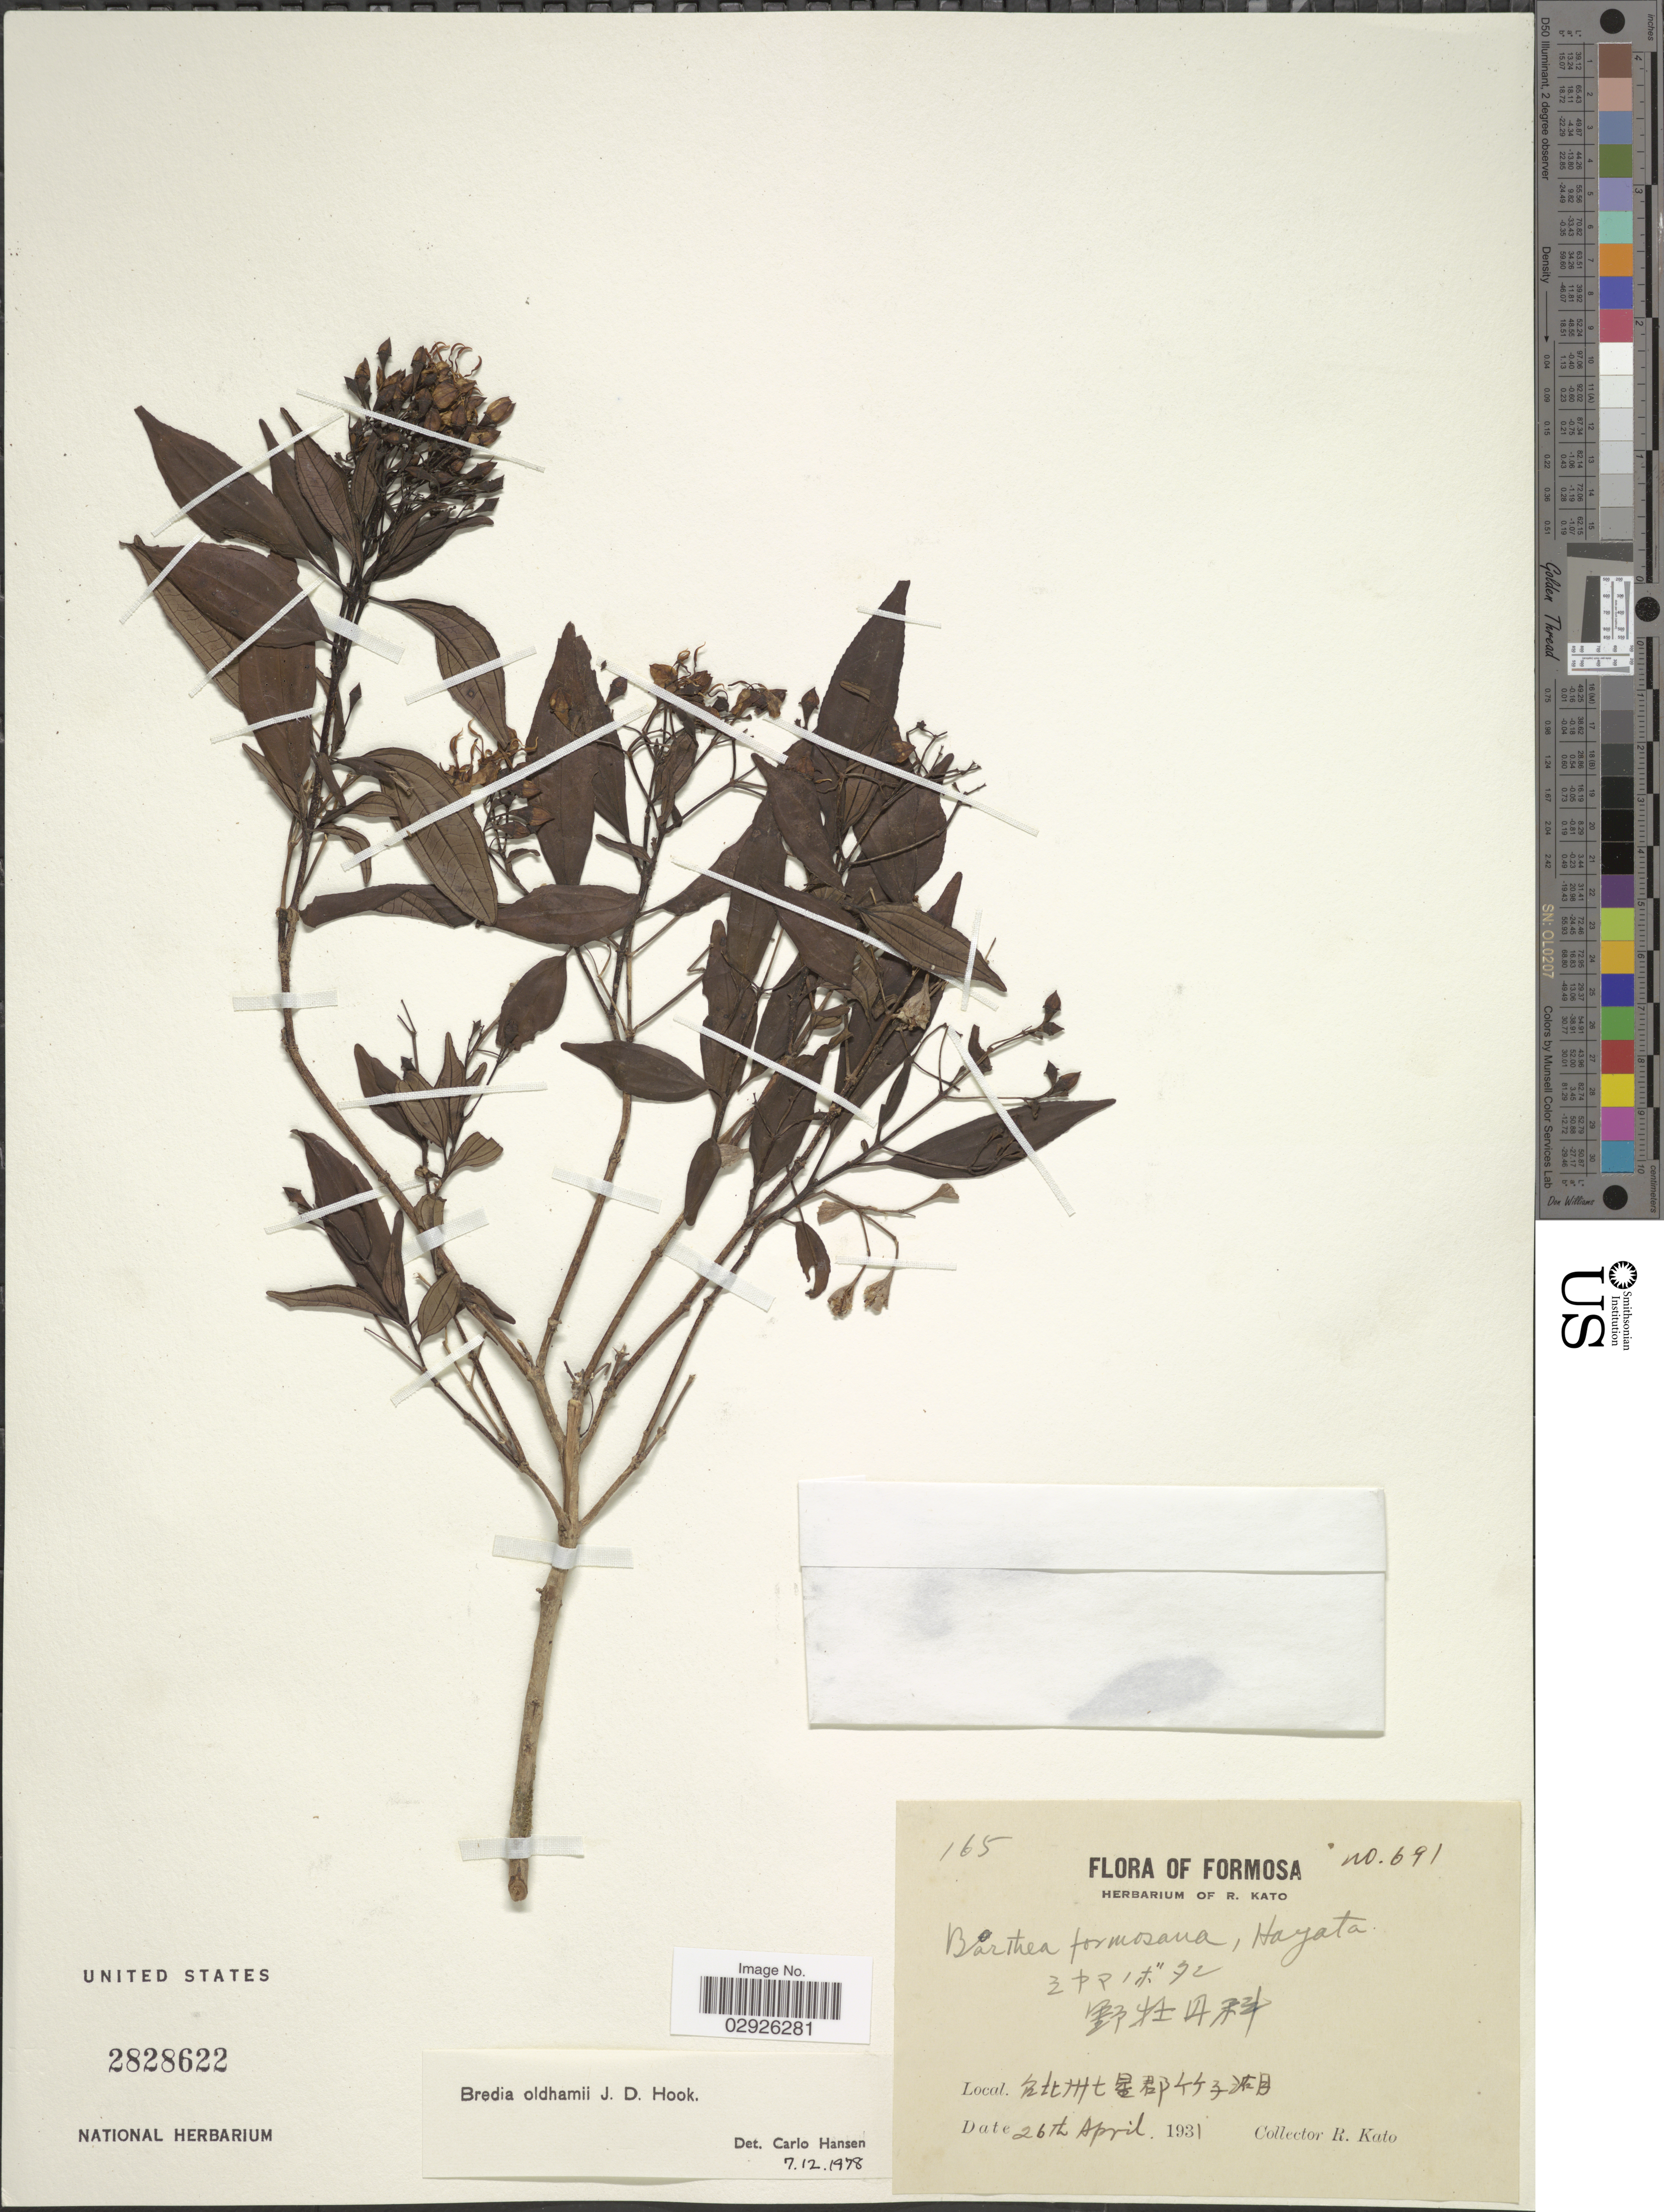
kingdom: Plantae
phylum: Tracheophyta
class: Magnoliopsida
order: Myrtales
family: Melastomataceae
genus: Bredia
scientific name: Bredia oldhamii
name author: Hook. f.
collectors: R. Kato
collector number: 691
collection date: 1931-04-26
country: Taiwan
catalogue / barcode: US 2828622